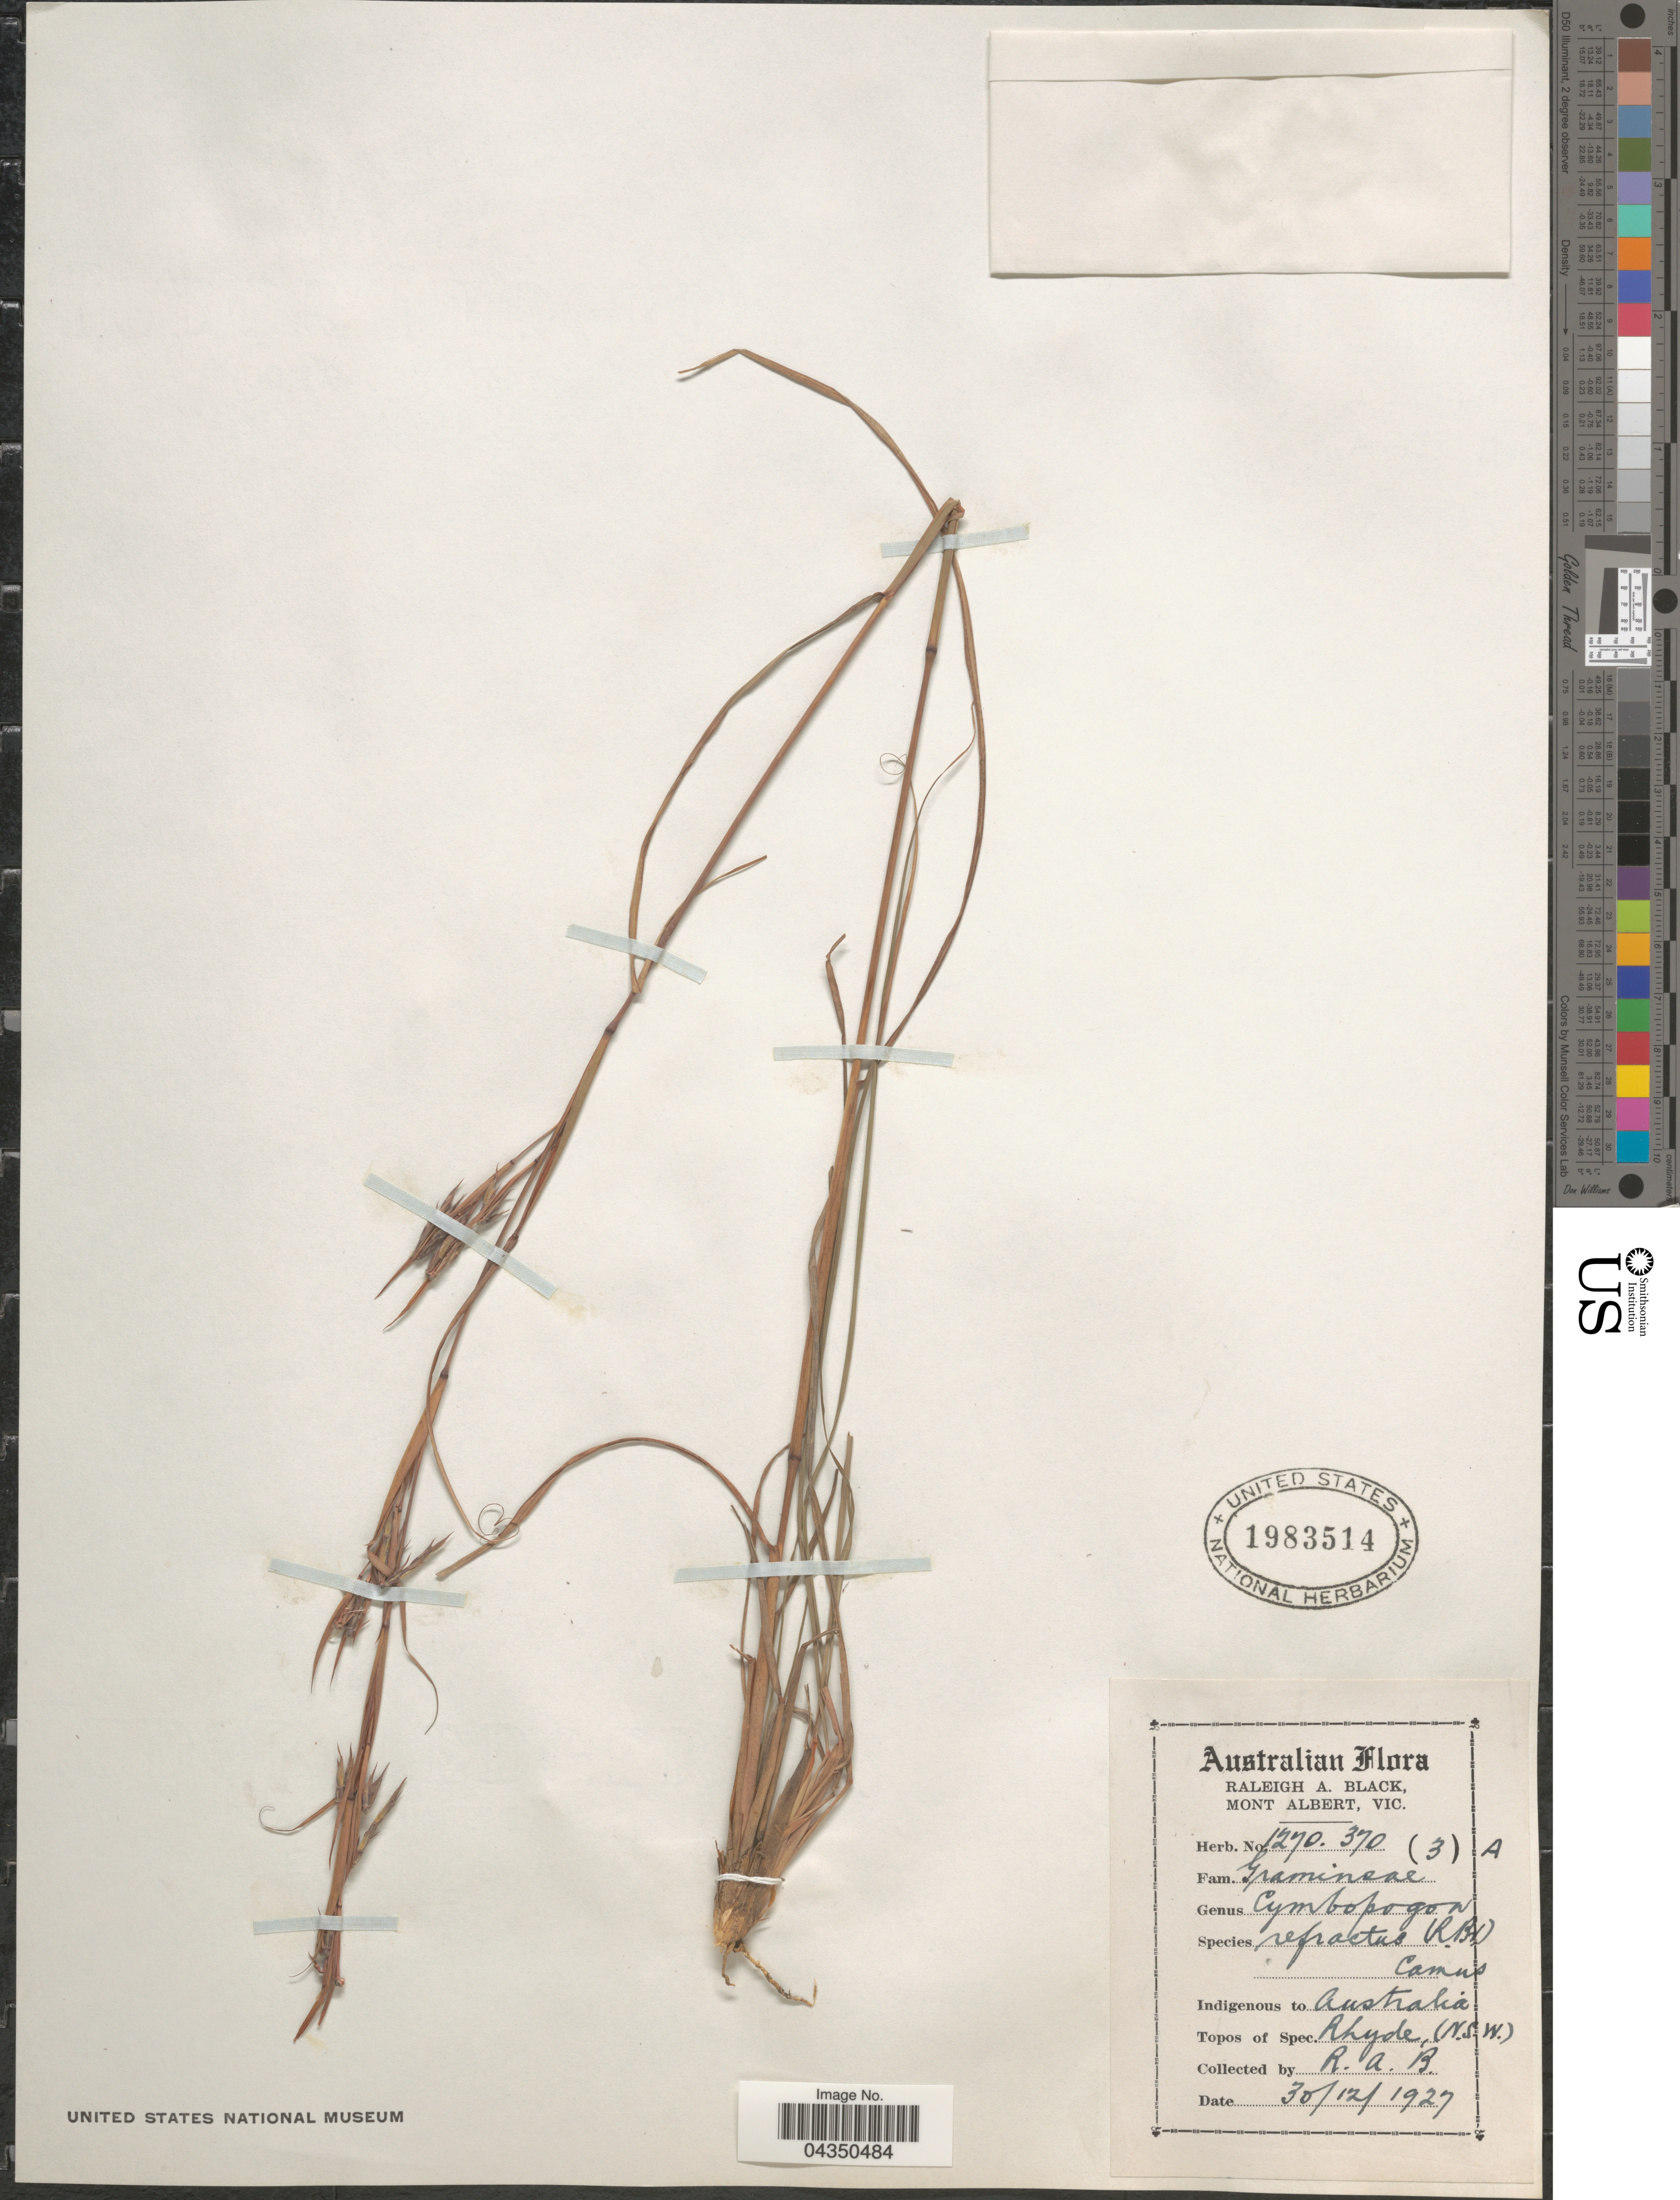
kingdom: Plantae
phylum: Tracheophyta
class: Liliopsida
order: Poales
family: Poaceae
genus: Cymbopogon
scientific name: Cymbopogon refractus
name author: (R. Br.) A. Camus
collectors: R. A. Black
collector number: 1270.370(3)A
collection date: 1927-12-30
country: Australia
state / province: New South Wales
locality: Rhyde.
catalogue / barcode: US 1983514